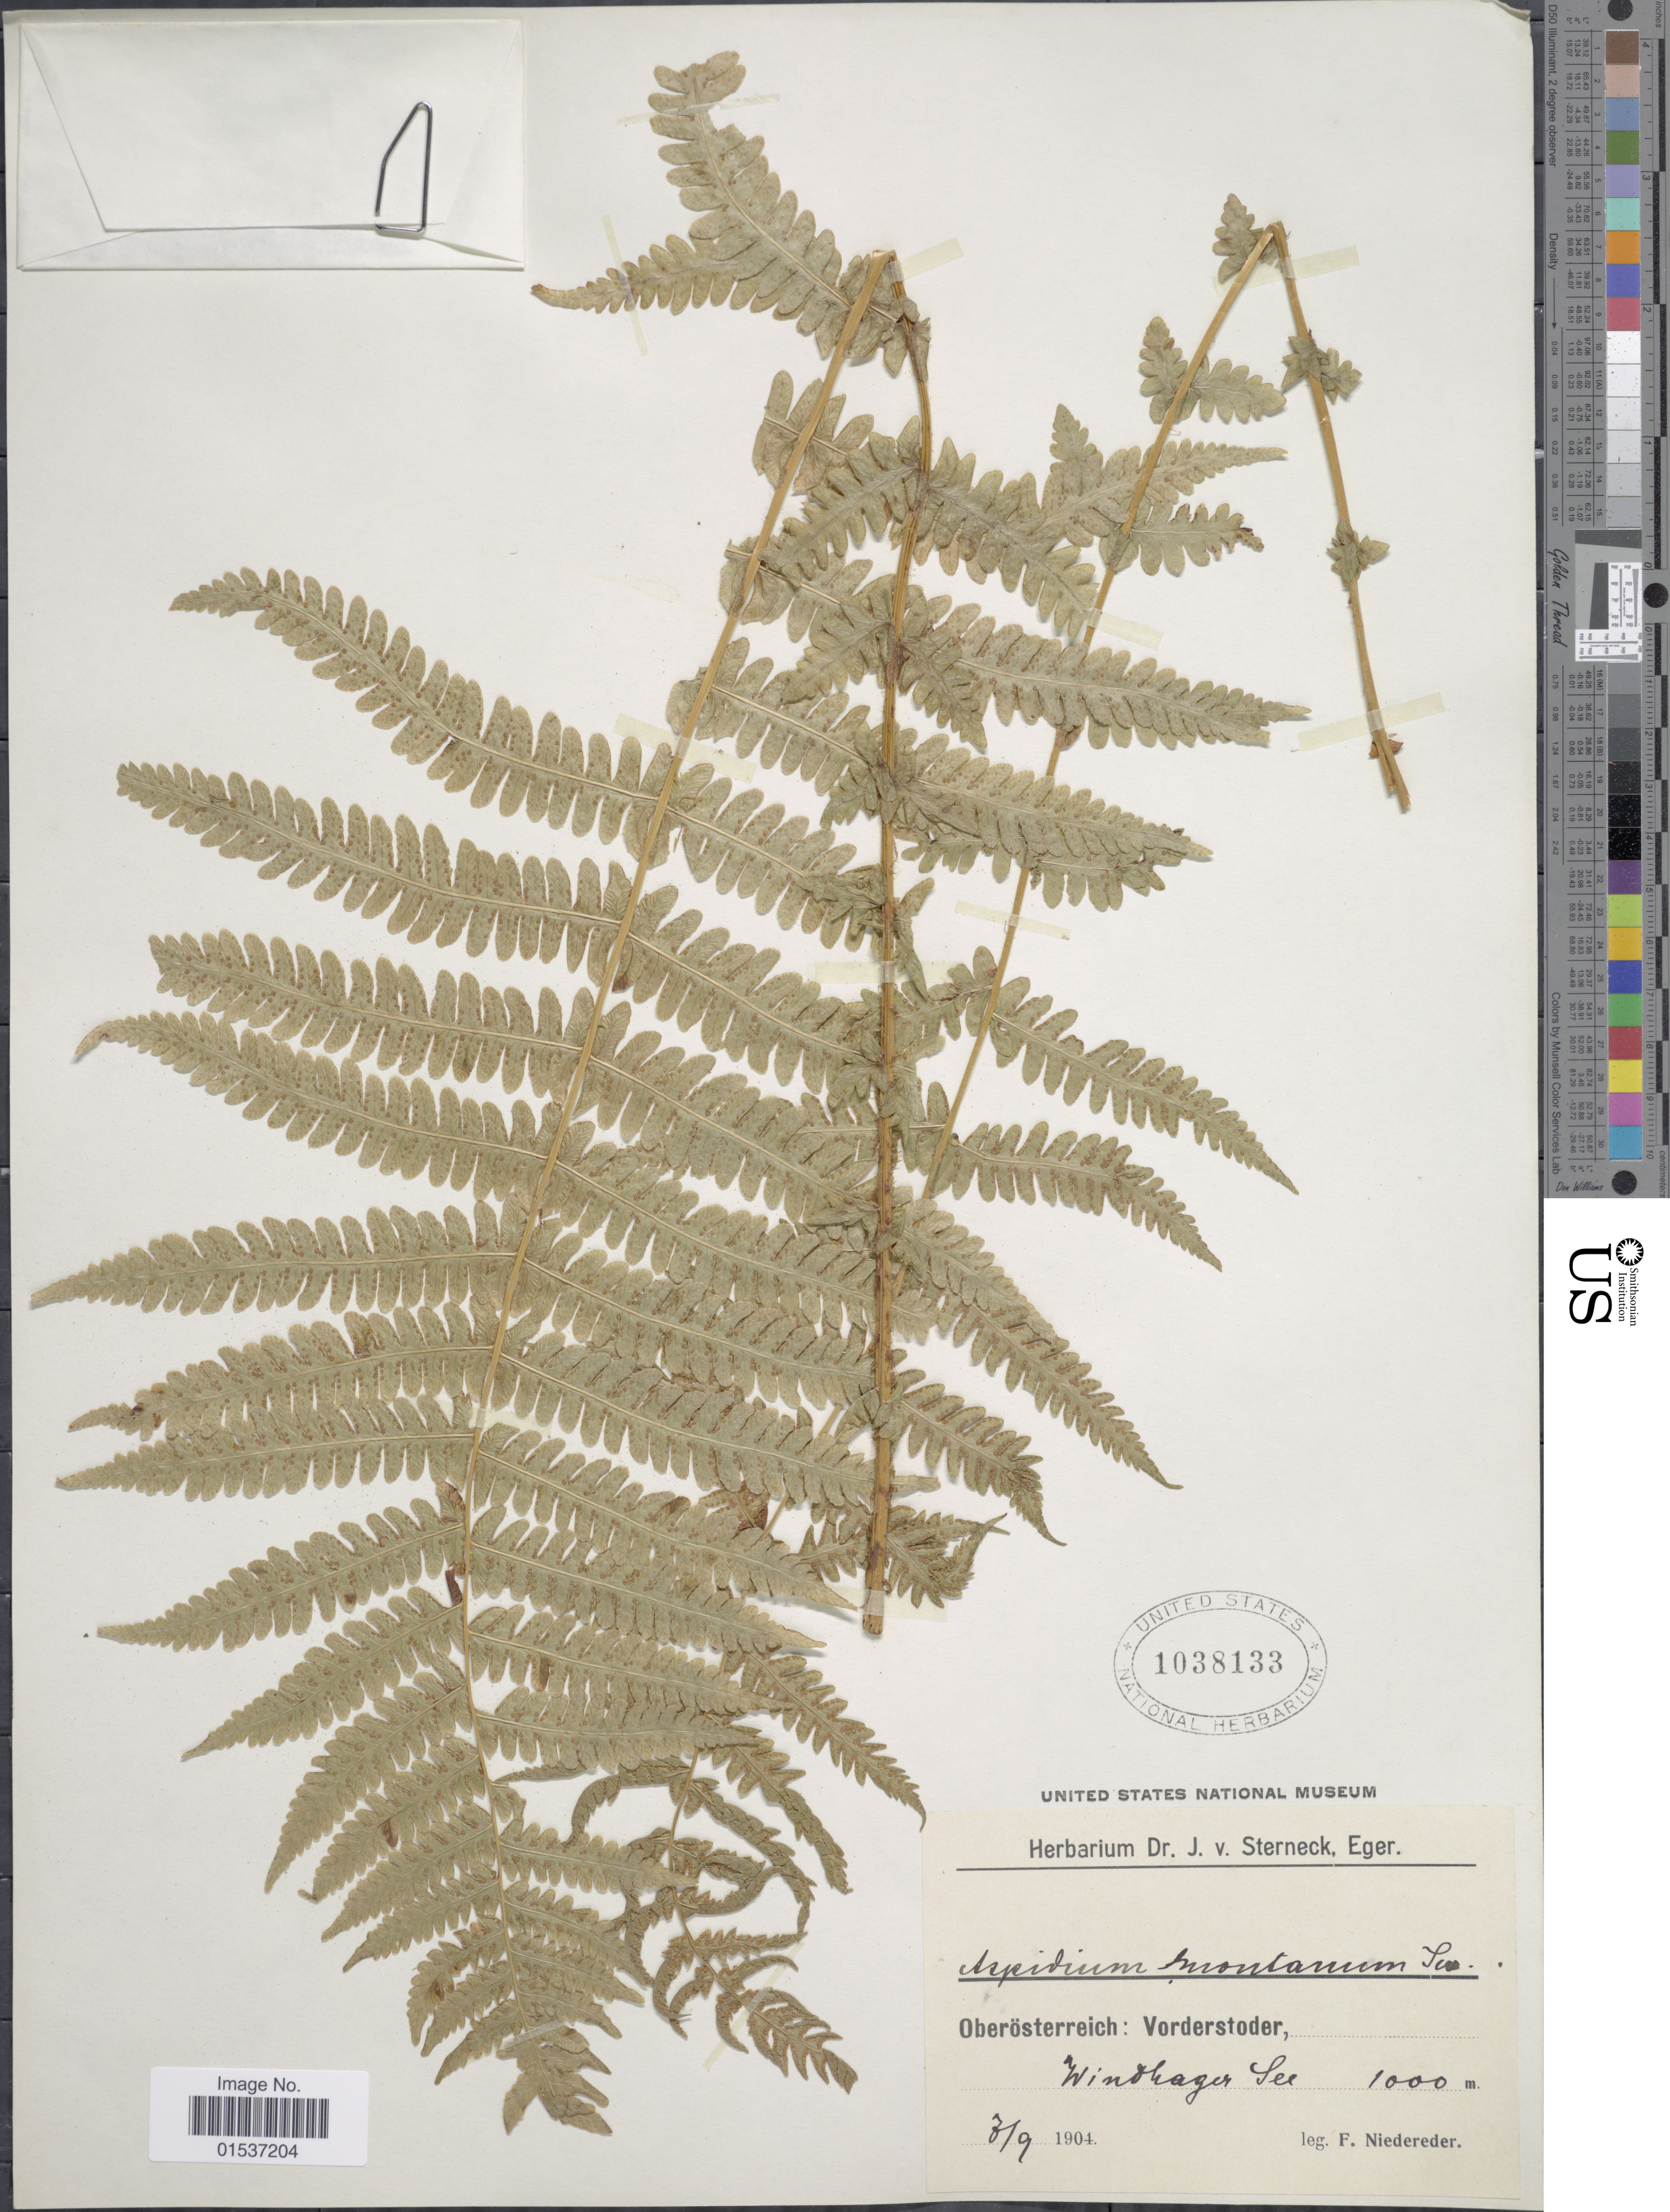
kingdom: Plantae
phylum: Tracheophyta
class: Polypodiopsida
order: Polypodiales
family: Thelypteridaceae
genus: Oreopteris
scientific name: Oreopteris limbosperma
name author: (All.) K. Iwats.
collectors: F. Niedereder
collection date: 1904-09-07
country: Austria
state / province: Oberosterreich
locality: Oberosterreich: Vorderstoder, Windhagen See.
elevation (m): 1000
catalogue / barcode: US 1038133